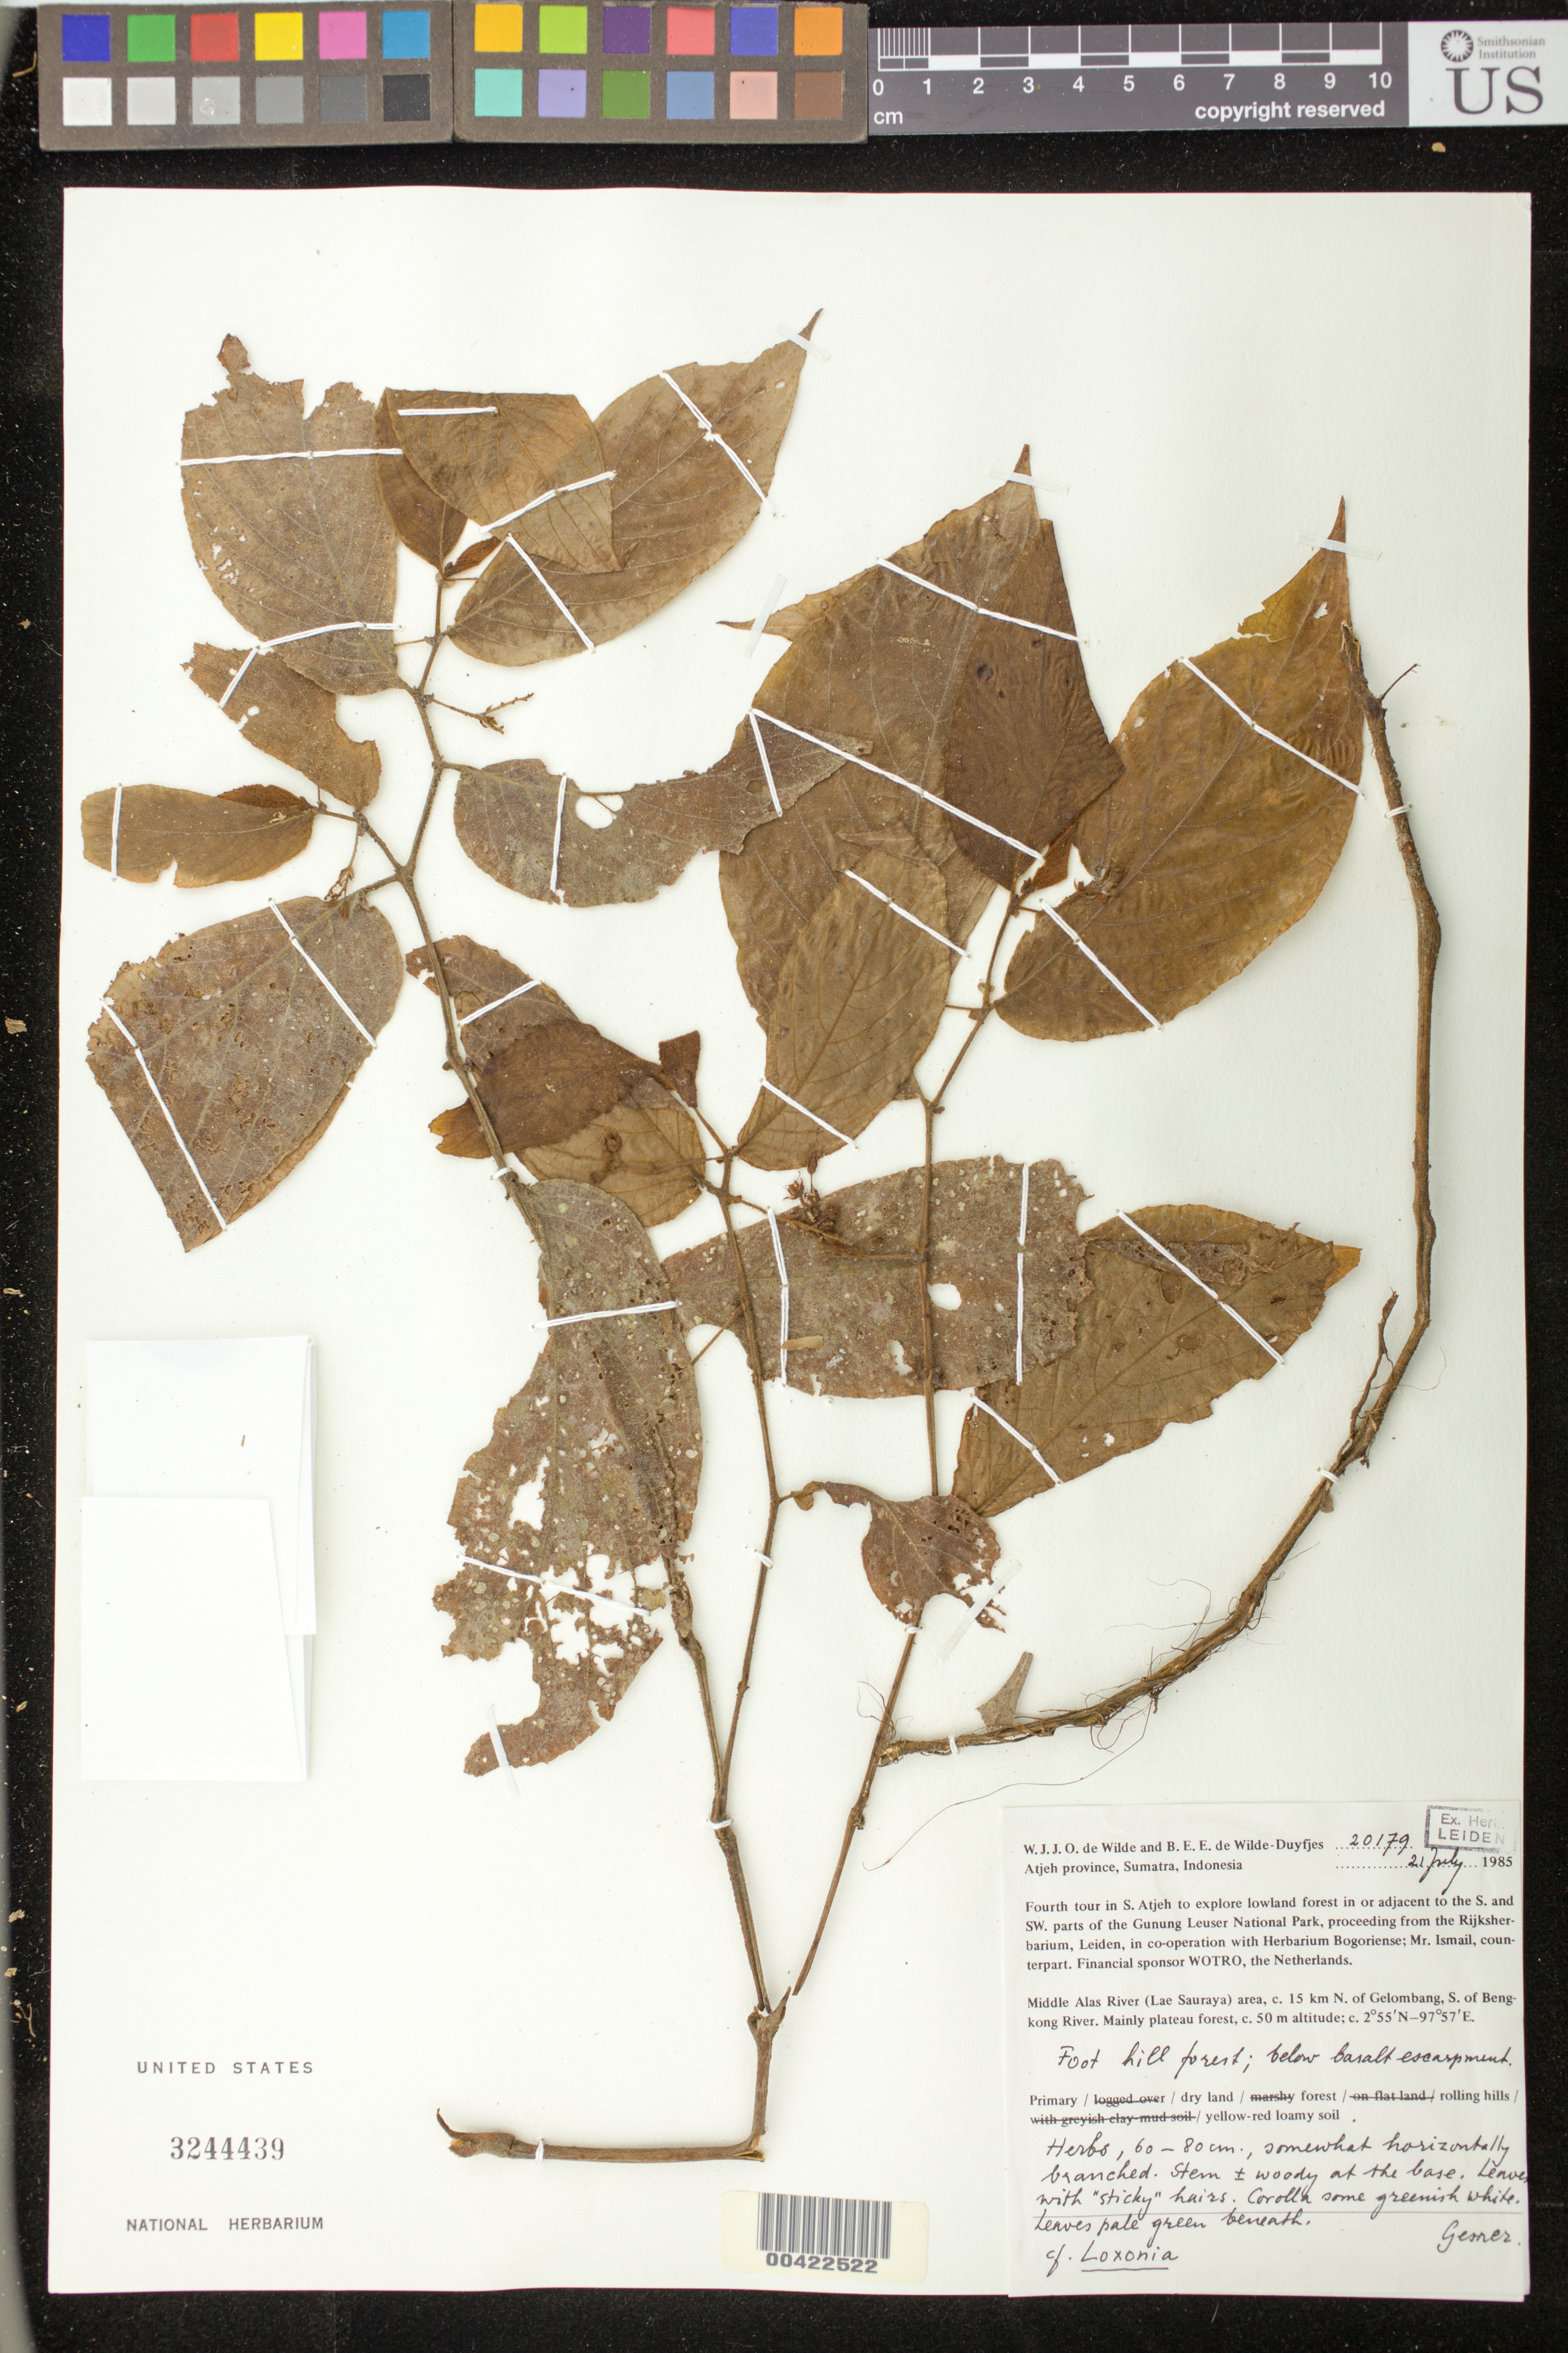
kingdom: Plantae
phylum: Tracheophyta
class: Magnoliopsida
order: Lamiales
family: Gesneriaceae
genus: Loxonia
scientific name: Loxonia sp.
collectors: W. J. de Wilde & B. E. de Wilde-Duyfjes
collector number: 20179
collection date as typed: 21 Jul 1985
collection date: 1985-07-21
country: Indonesia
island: Sumatra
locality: Aceh, Ssw part of the gunumg leuser national park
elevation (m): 50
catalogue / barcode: US 3244439